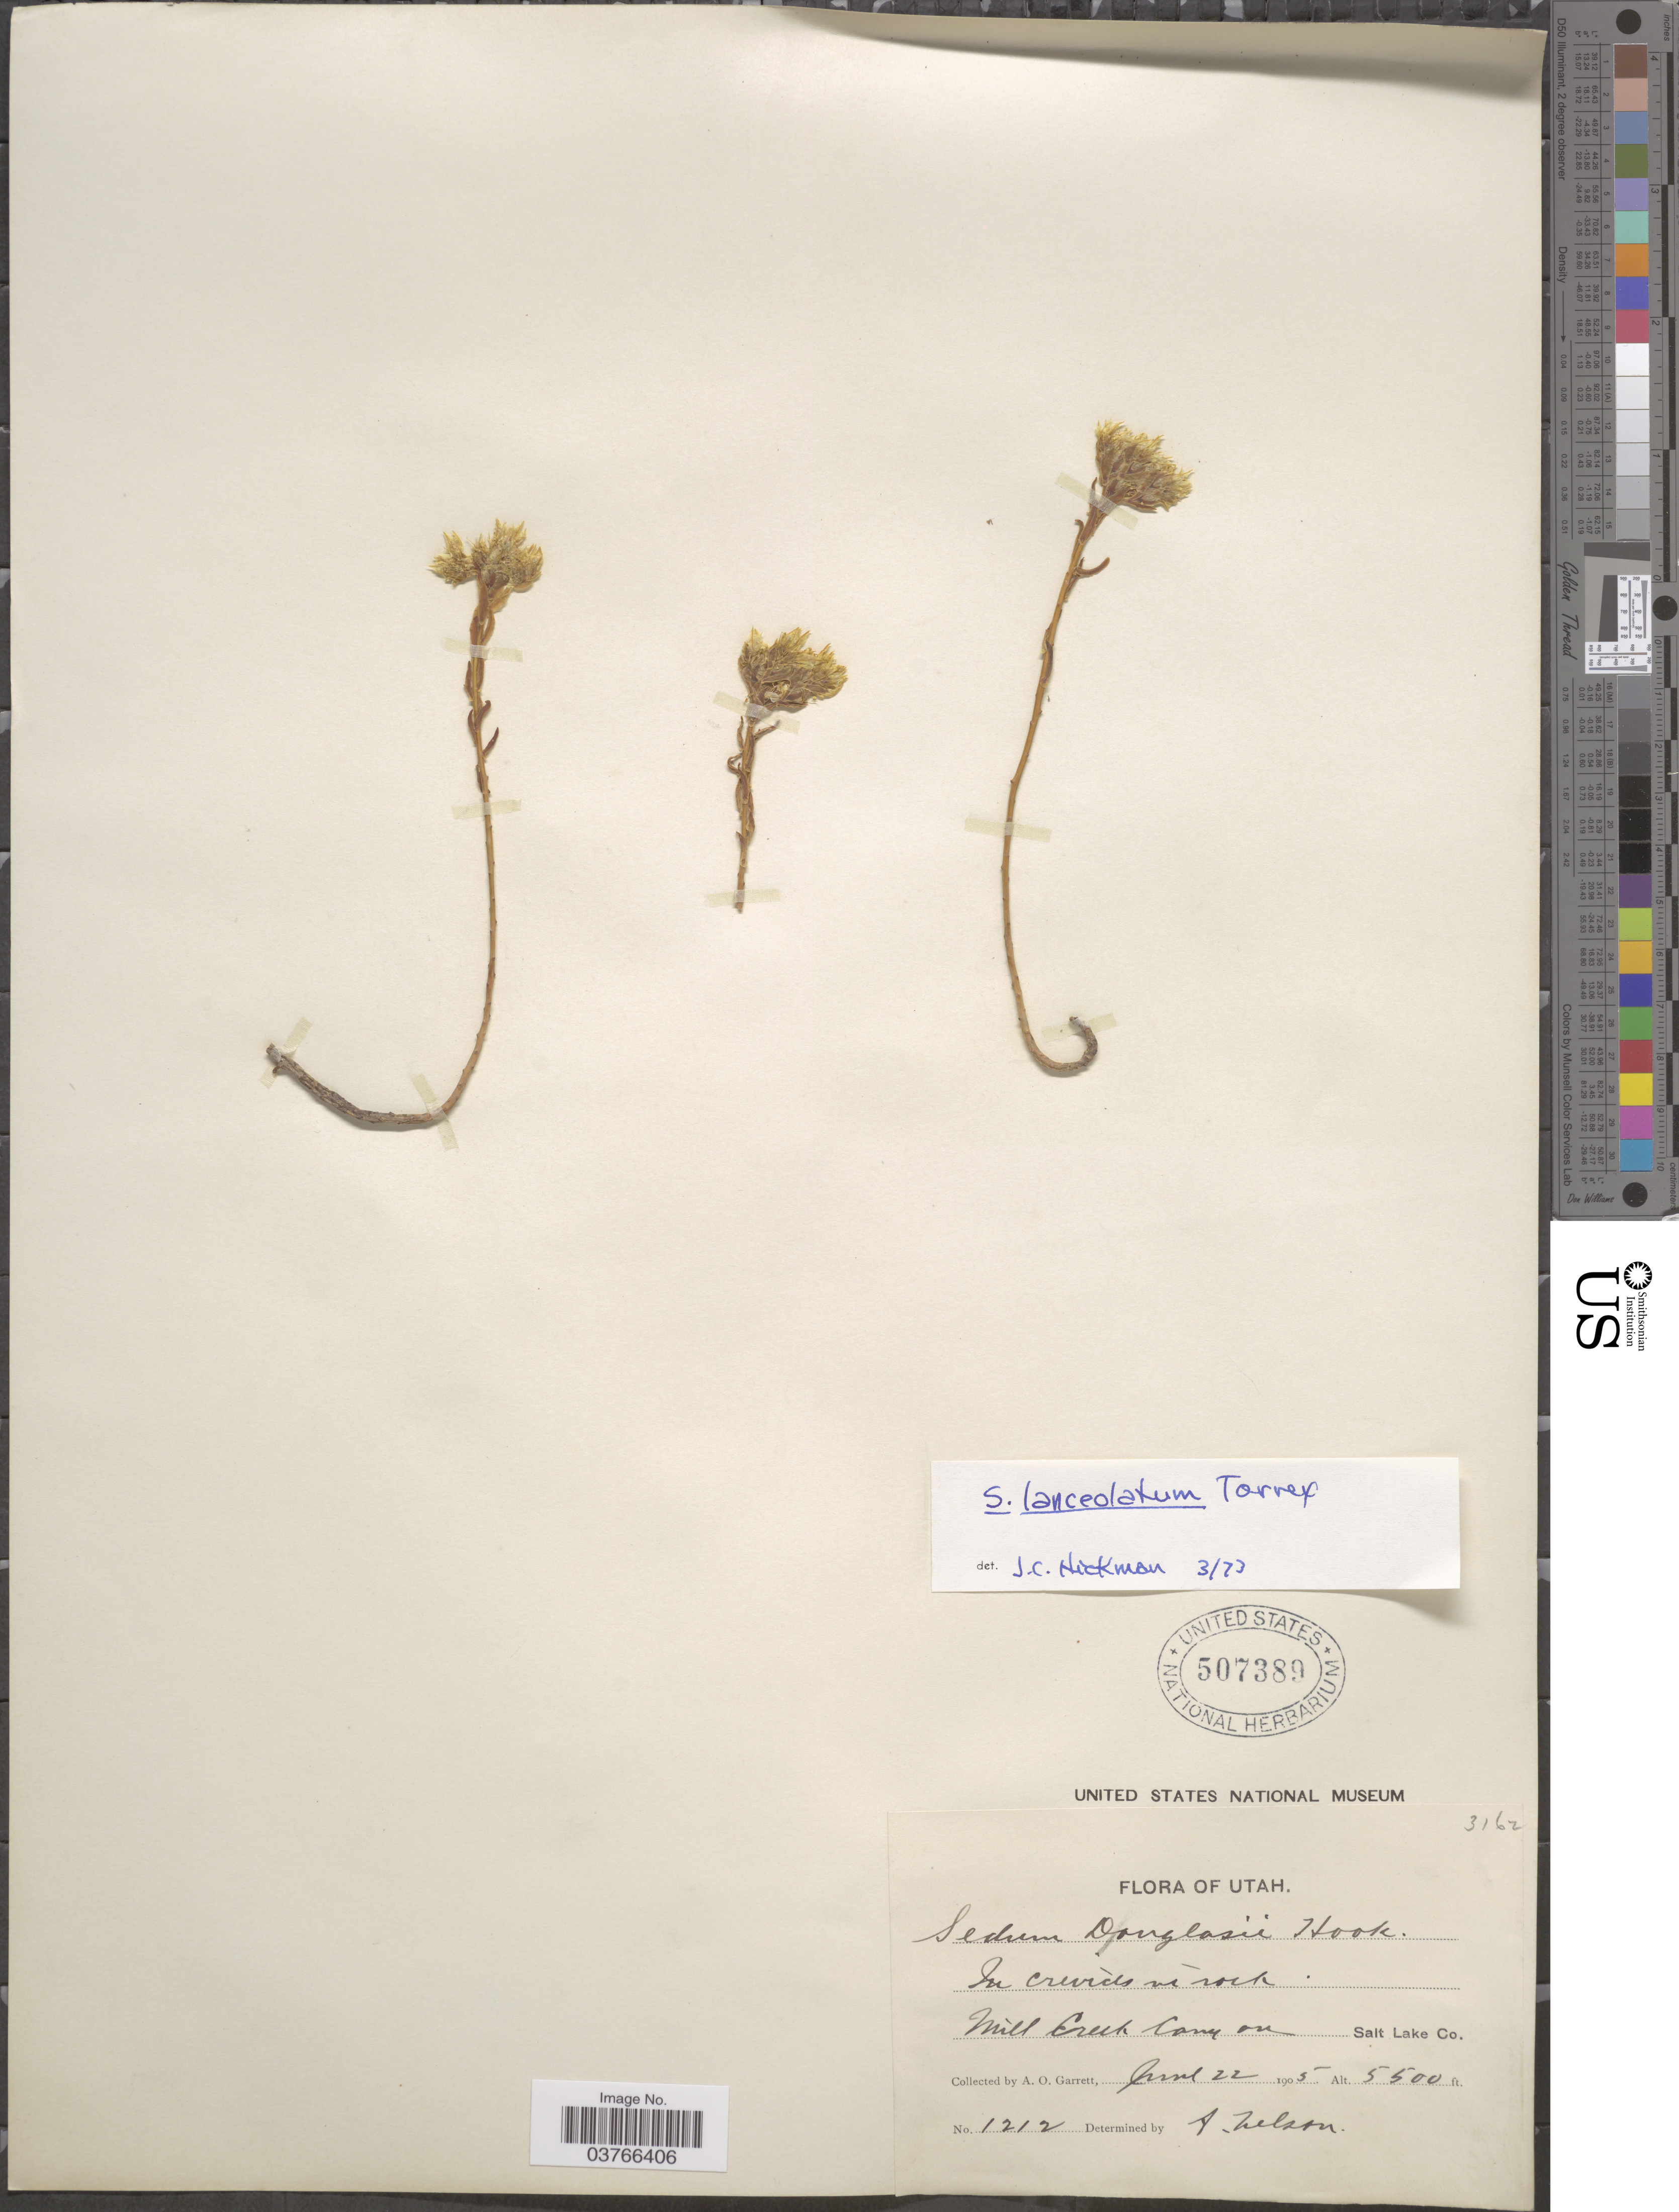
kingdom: Plantae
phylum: Tracheophyta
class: Magnoliopsida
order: Saxifragales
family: Crassulaceae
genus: Sedum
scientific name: Sedum lanceolatum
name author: Torr.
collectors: A. O. Garrett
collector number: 1212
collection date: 1905-06-22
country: United States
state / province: Utah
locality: Mill Creek Canyon, Salt Lake Co.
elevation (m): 1676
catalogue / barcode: US 507389